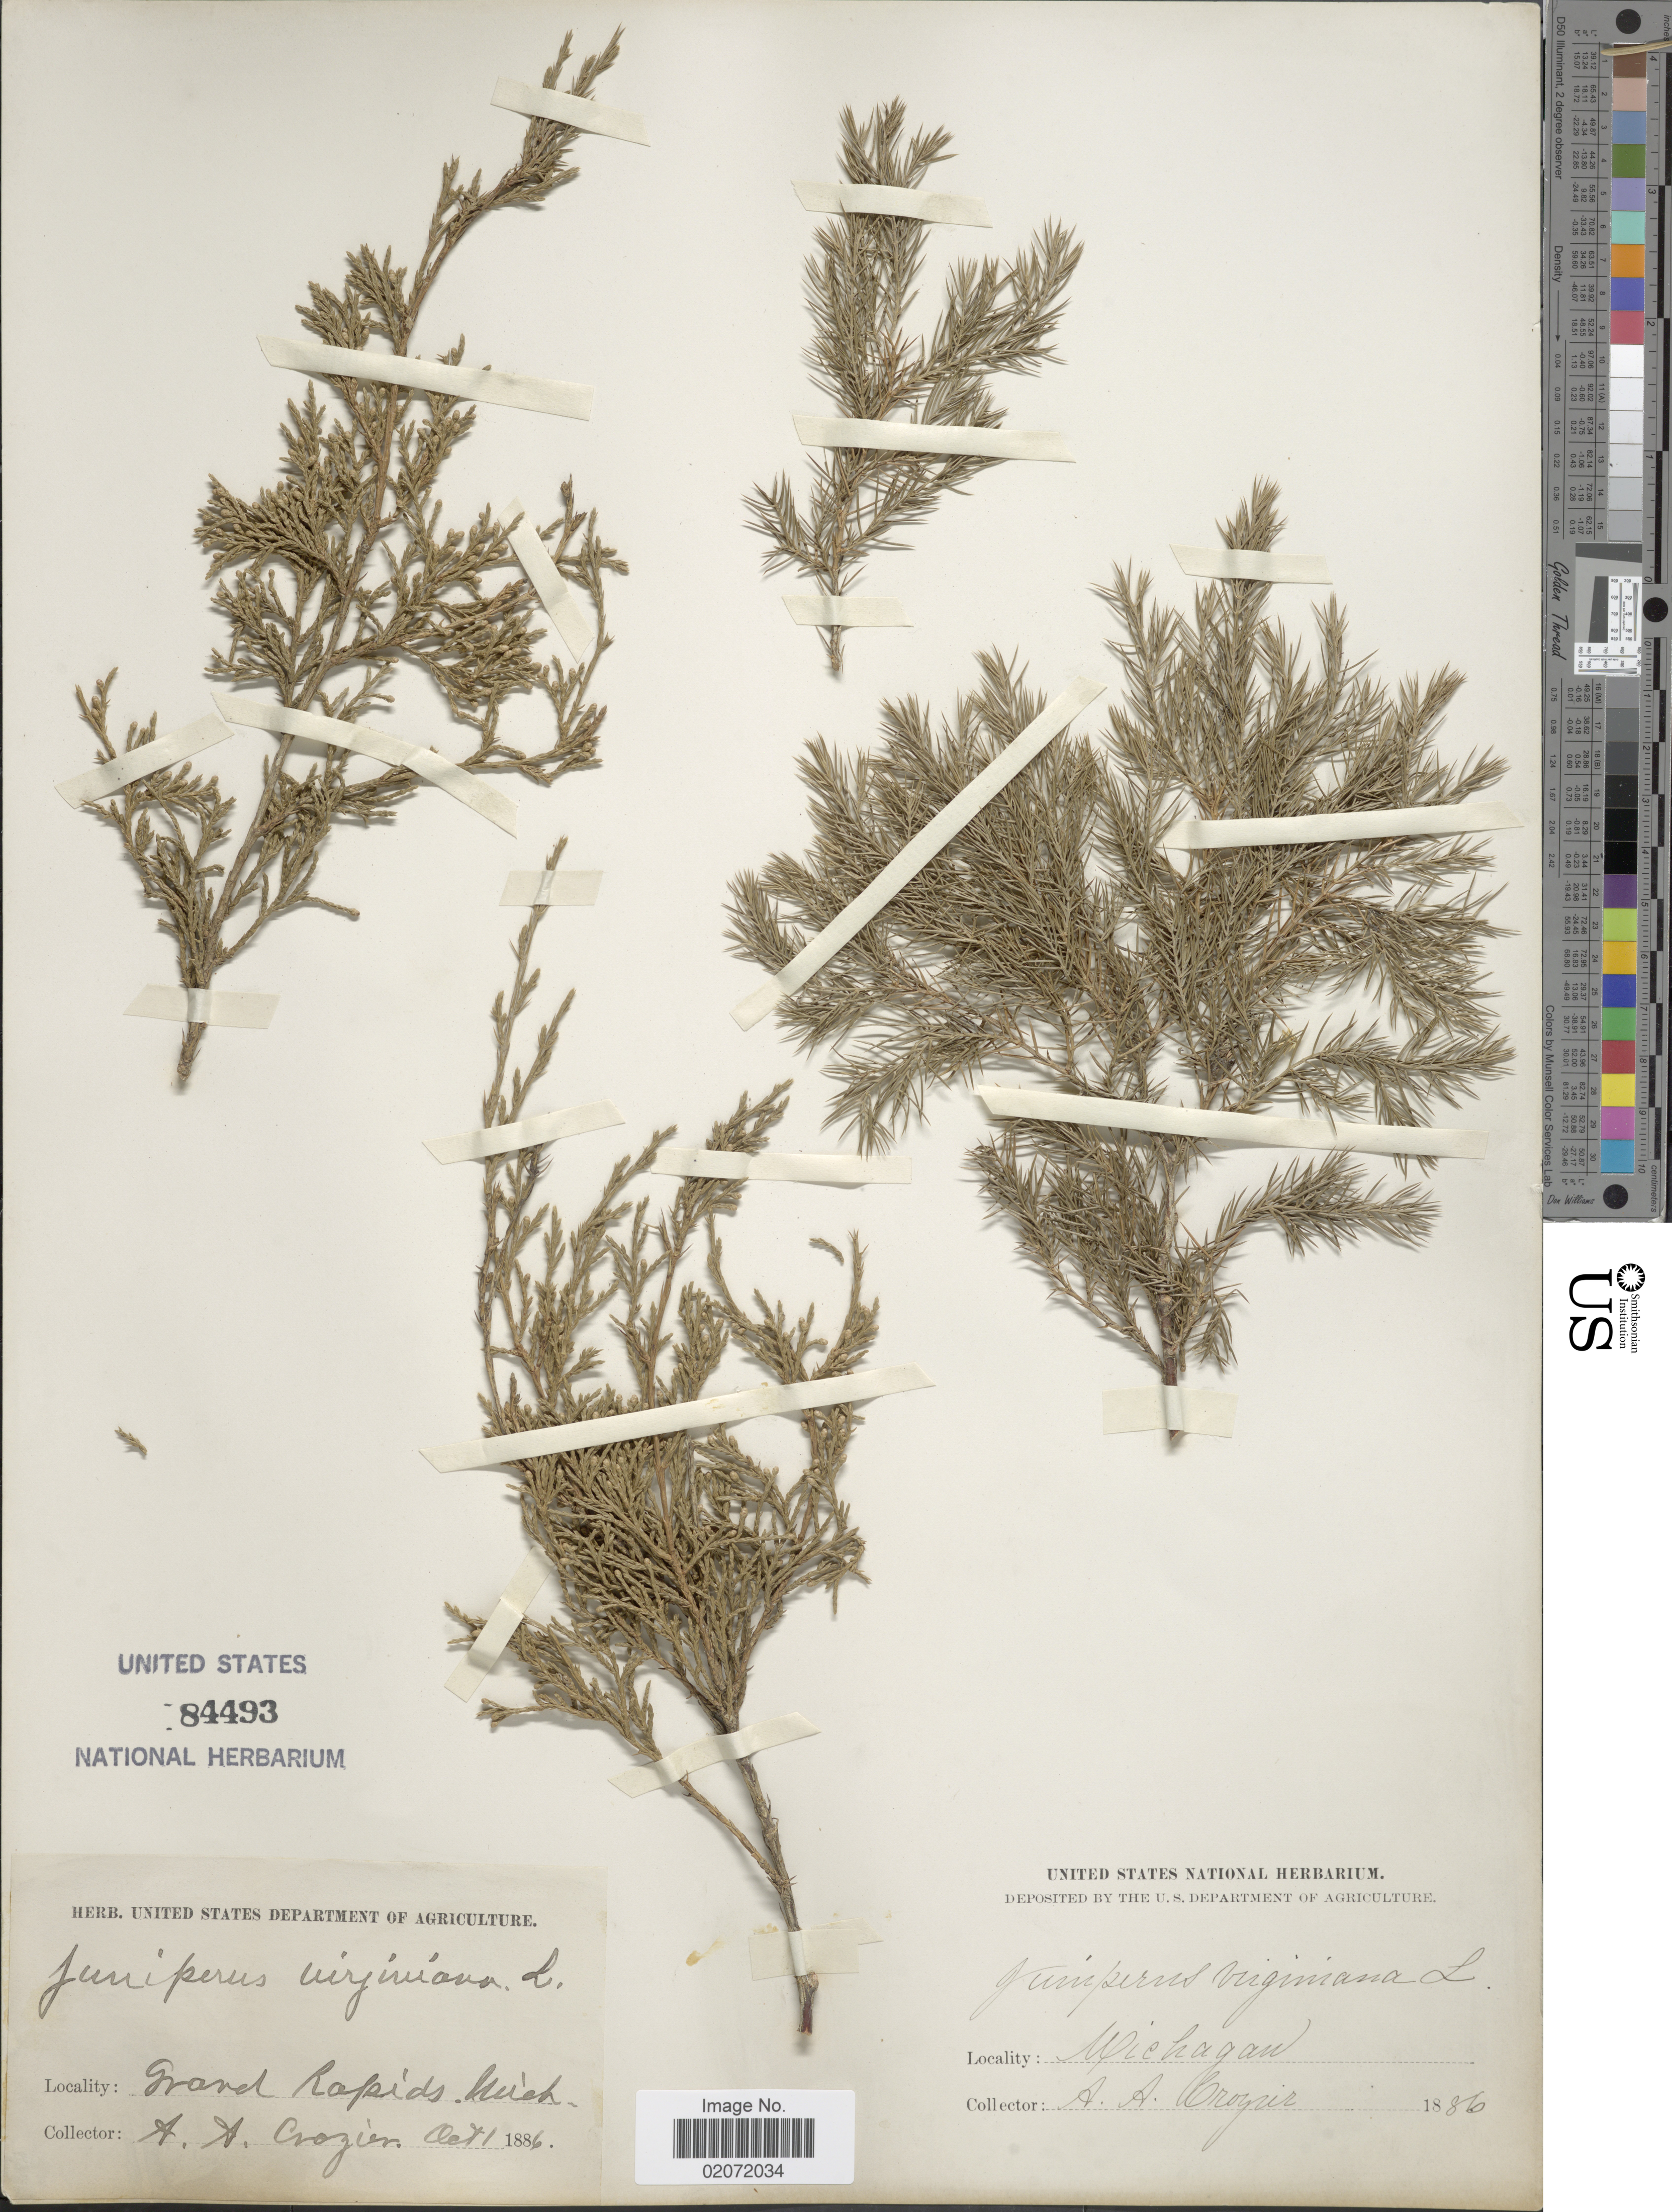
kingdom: Plantae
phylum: Tracheophyta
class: Pinopsida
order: Pinales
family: Cupressaceae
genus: Juniperus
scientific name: Juniperus virginiana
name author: L.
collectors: A. Crozier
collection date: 1886-10-01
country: United States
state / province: Michigan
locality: Grand Rapids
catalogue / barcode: US 84493